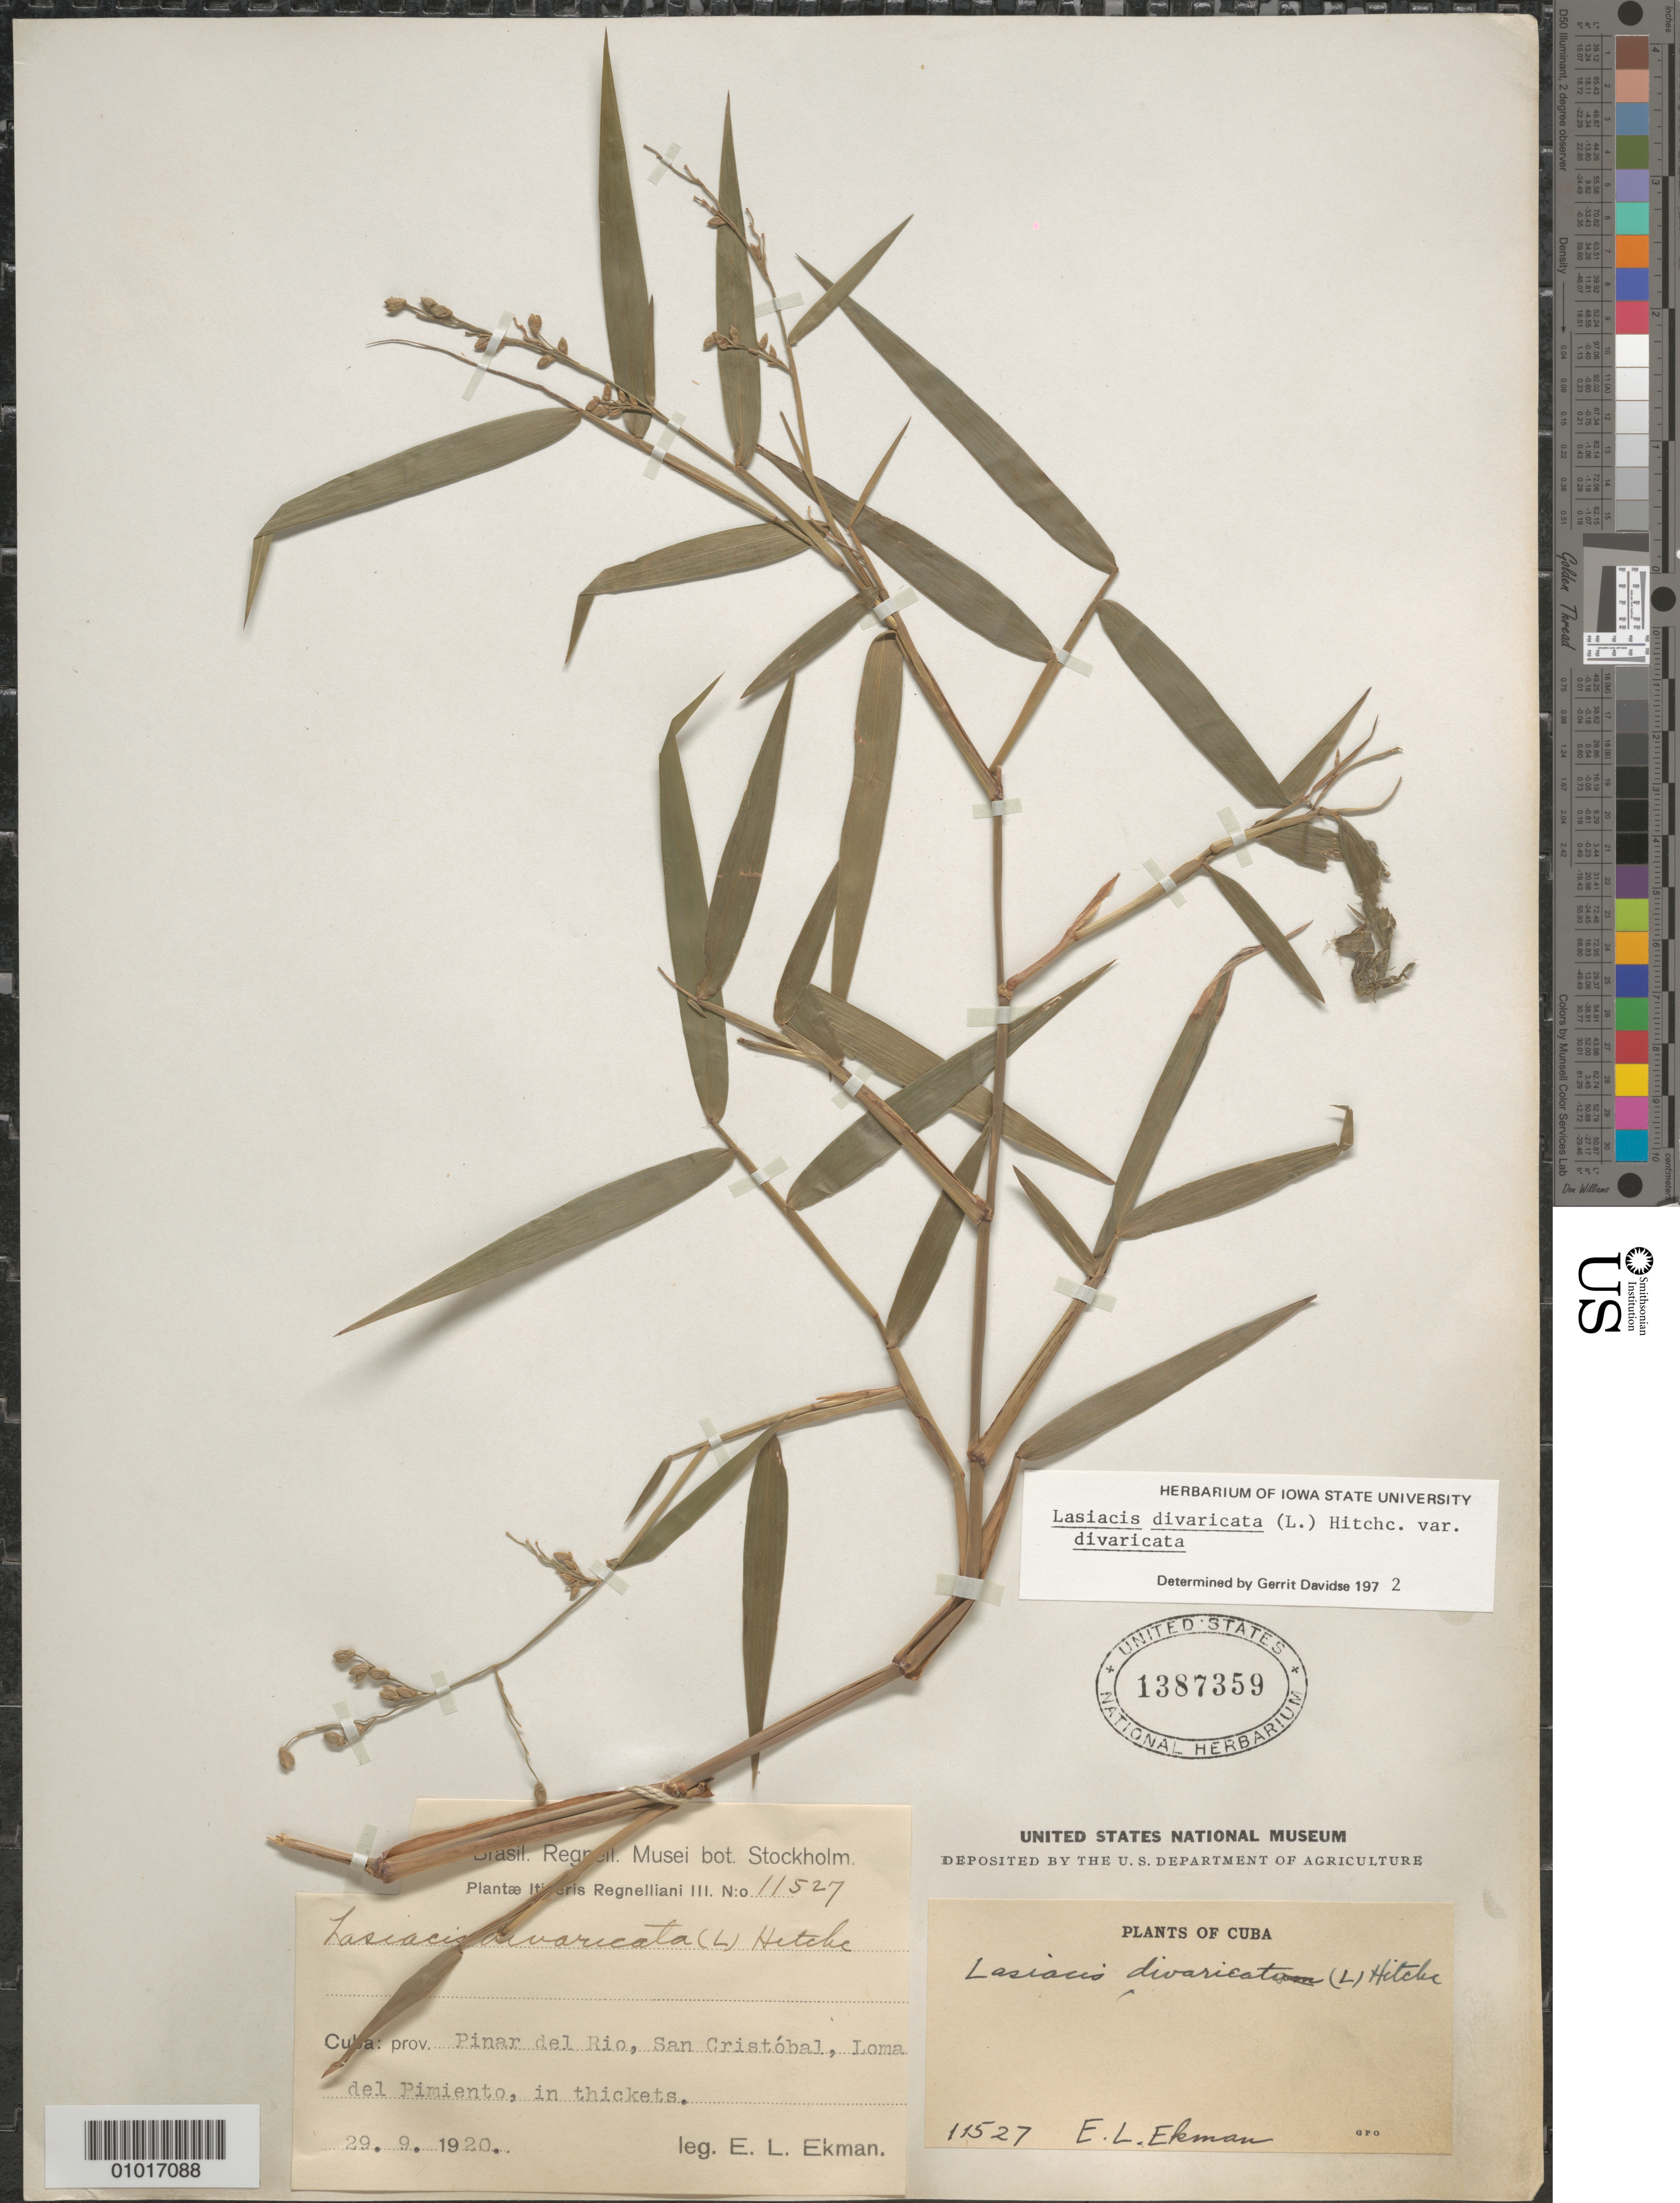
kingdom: Plantae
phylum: Tracheophyta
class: Liliopsida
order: Poales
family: Poaceae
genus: Lasiacis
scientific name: Lasiacis divaricata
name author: (L.) Hitchc.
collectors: E. L. Ekman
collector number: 11527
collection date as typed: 29 Sep 1920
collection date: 1920-09-29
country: Cuba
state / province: Pinar del Rio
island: Cuba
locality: San Cristobal, Loma del Pimiento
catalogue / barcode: US 1387359